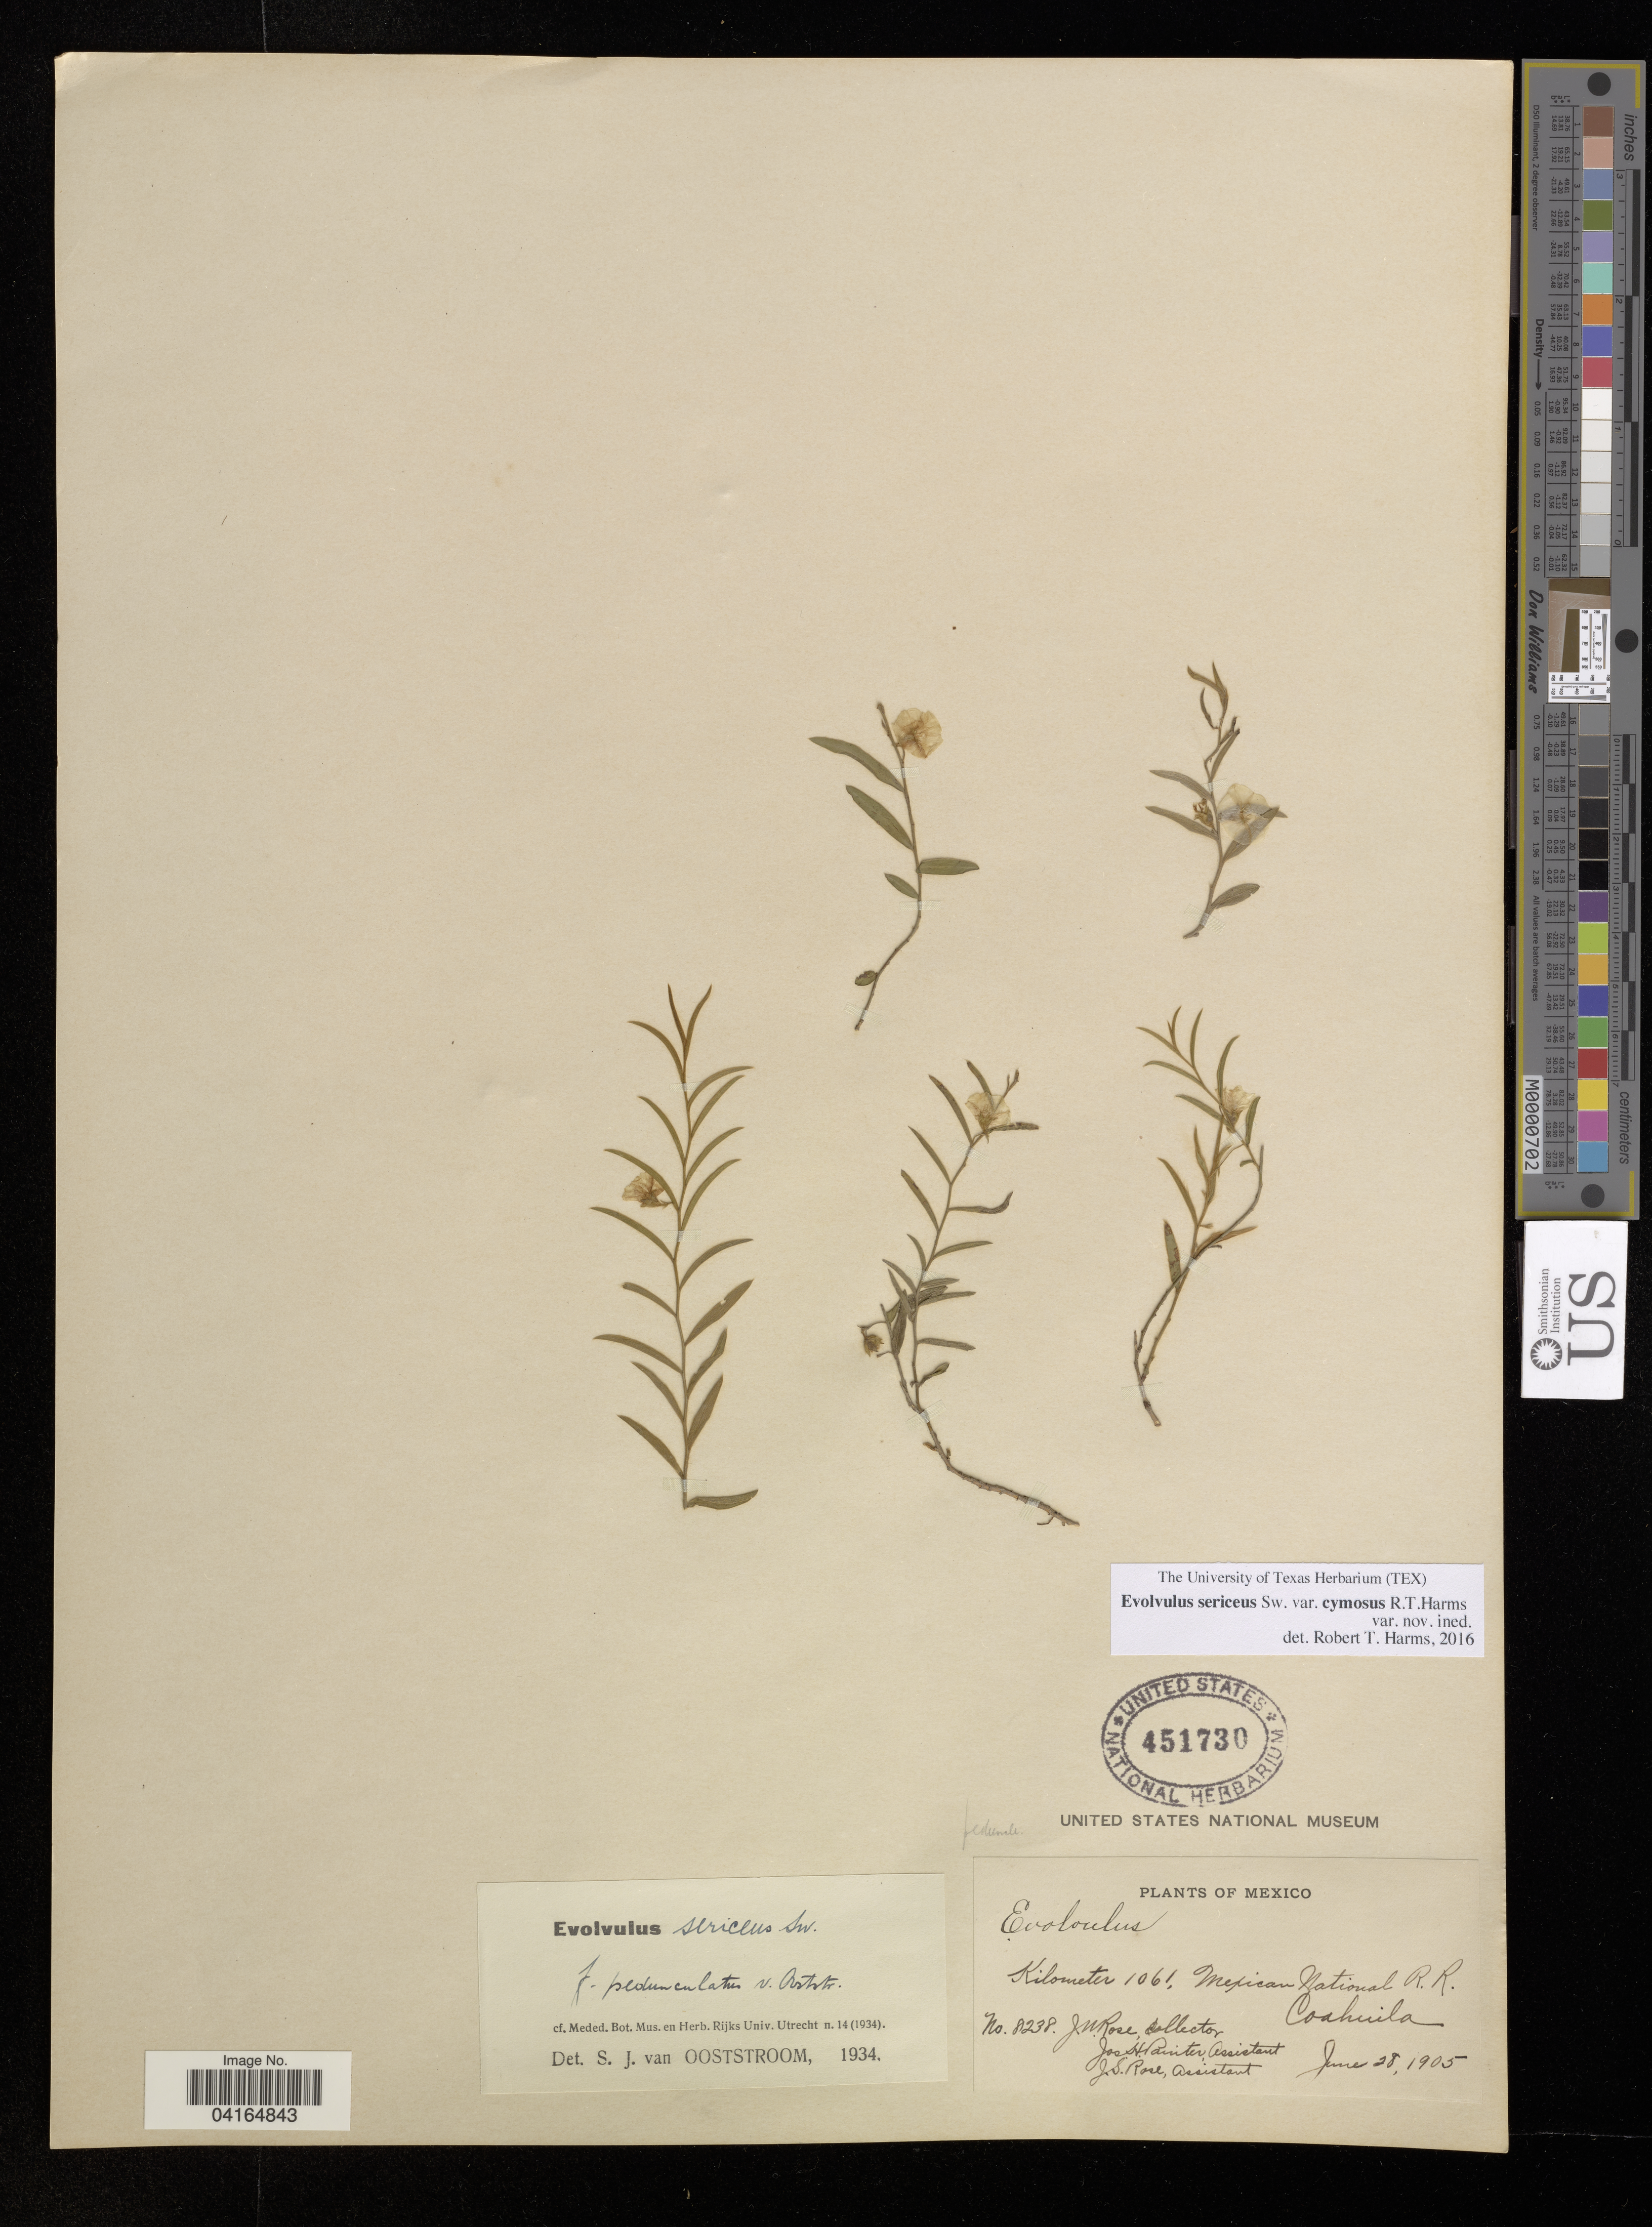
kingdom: Plantae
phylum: Tracheophyta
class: Magnoliopsida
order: Solanales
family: Convolvulaceae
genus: Evolvulus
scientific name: Evolvulus sericeus var. cymosus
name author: R.T. Harms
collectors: J. H. Painter & J. S. Rose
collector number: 8238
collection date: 1905-06-28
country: Mexico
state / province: Coahuila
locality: Kilometer 1061, Mexican National R. R.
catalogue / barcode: US 451730